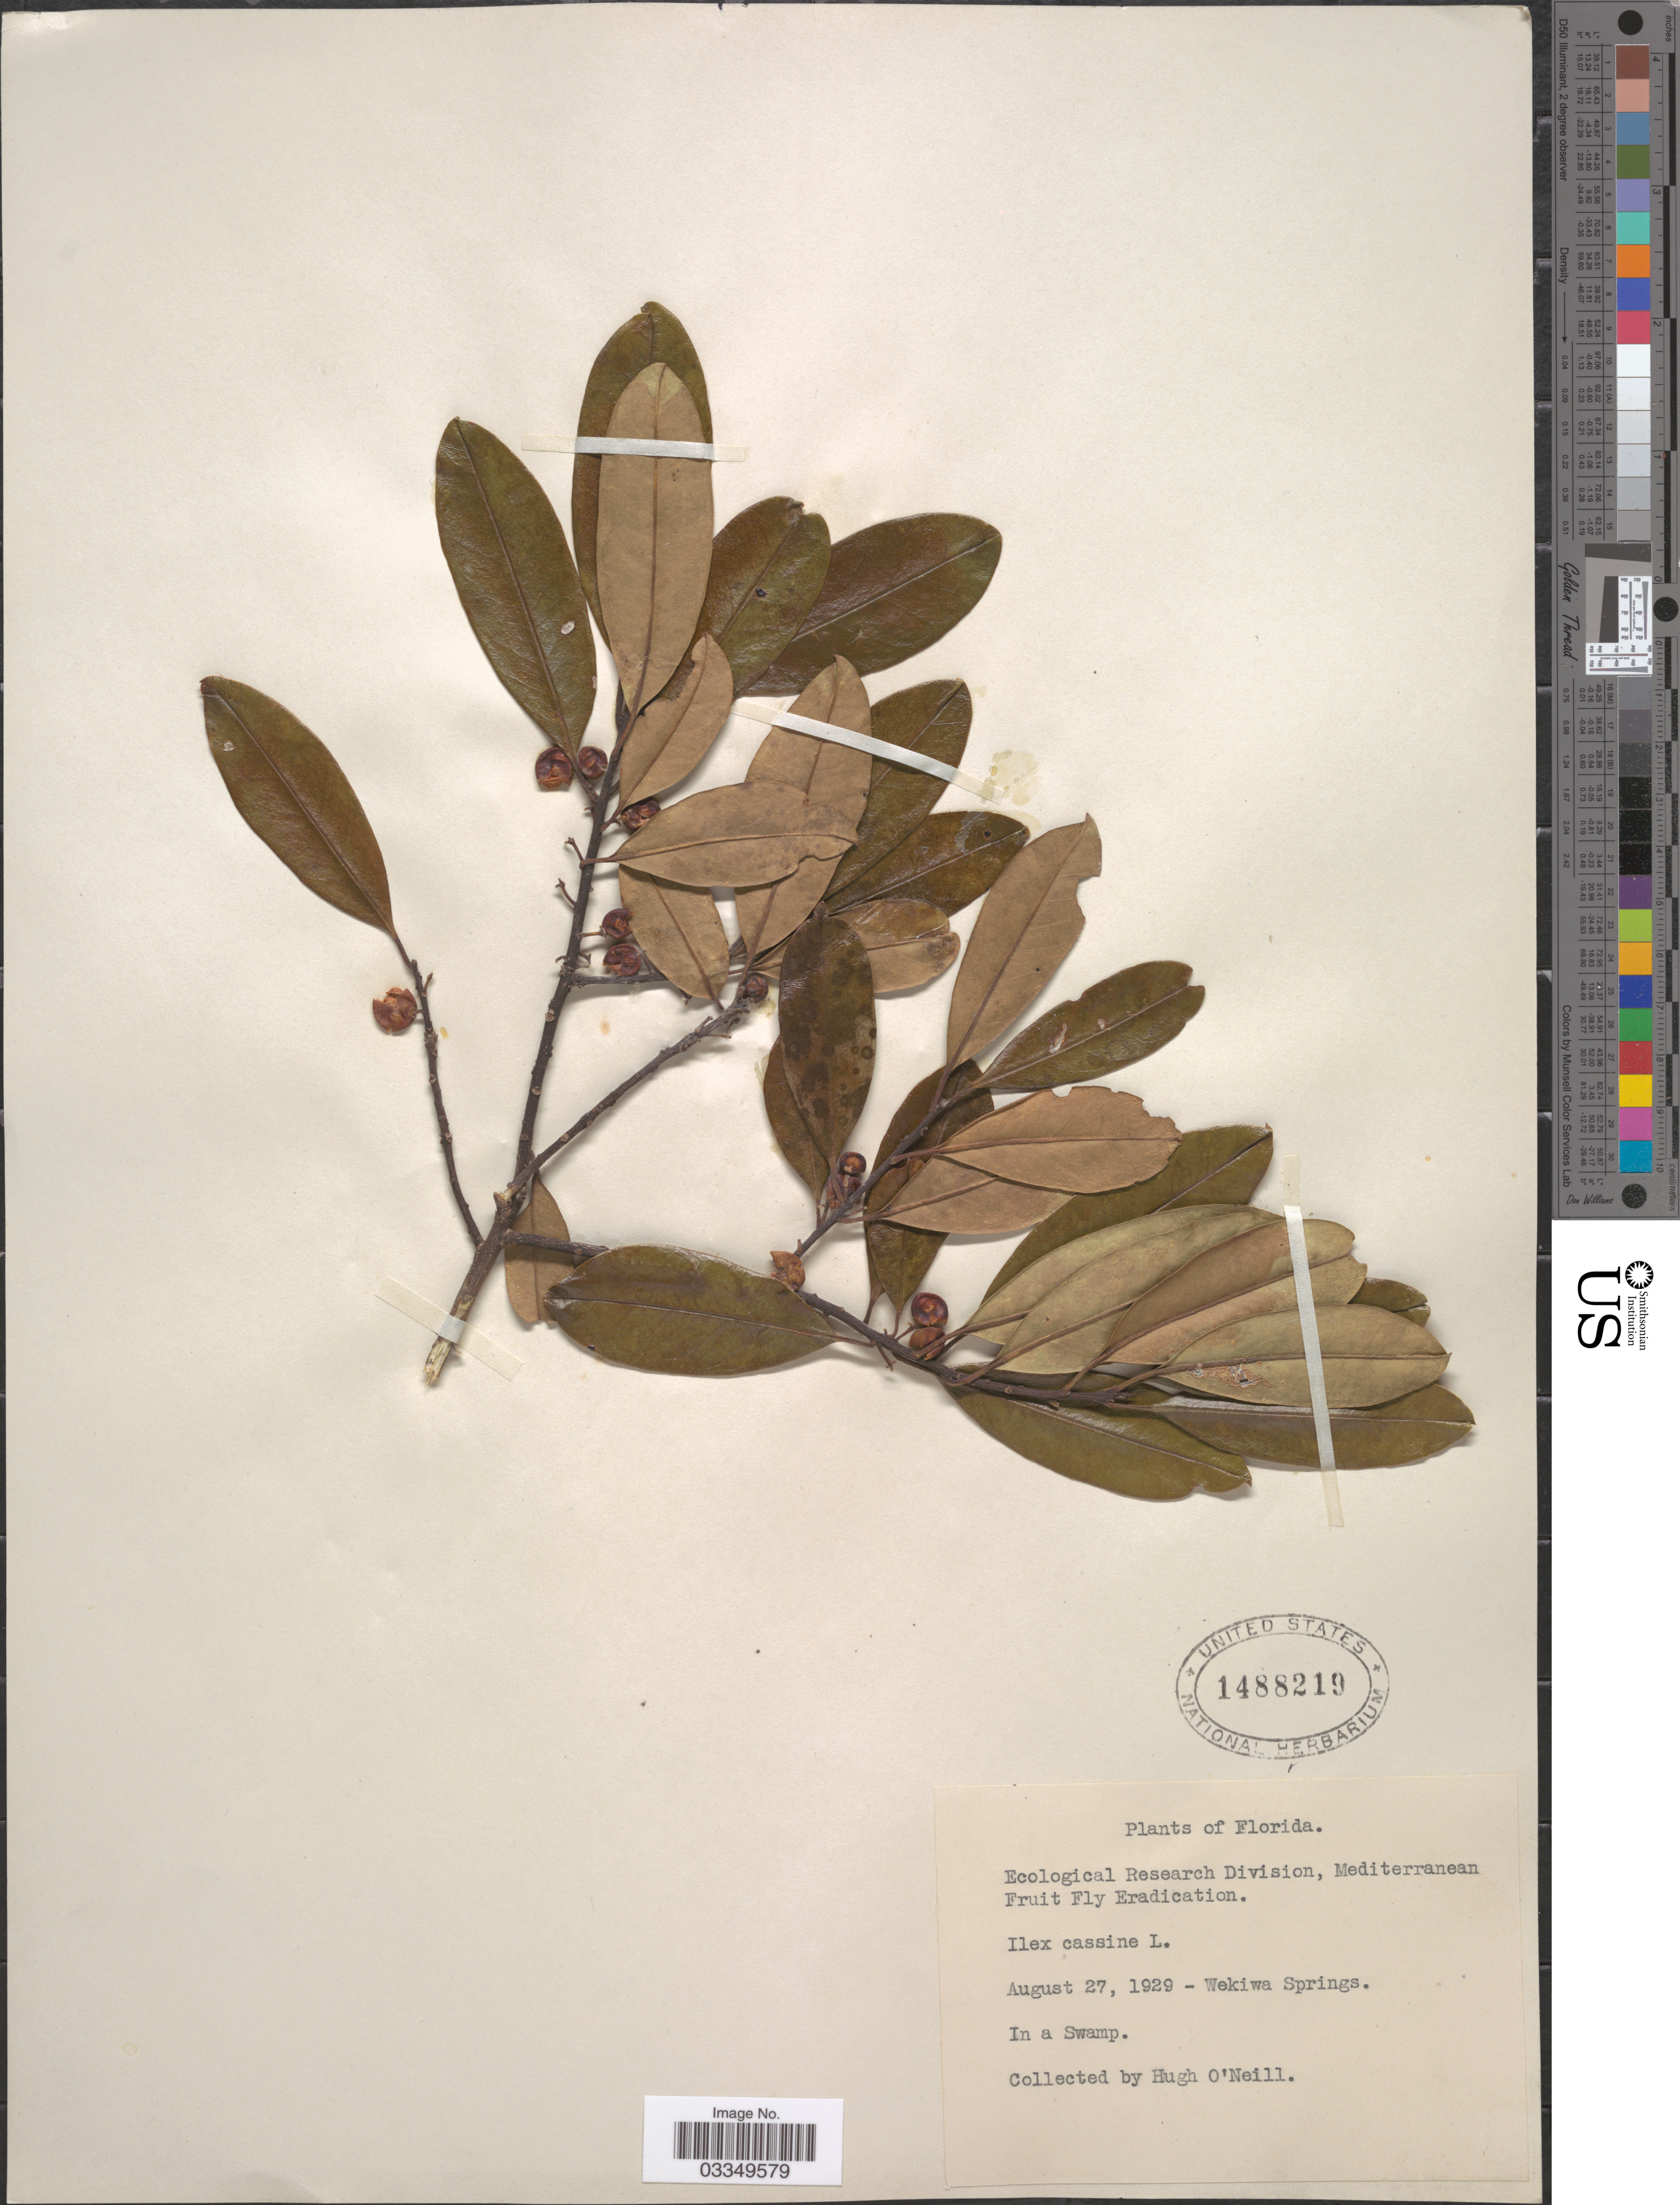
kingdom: Plantae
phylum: Tracheophyta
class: Magnoliopsida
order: Aquifoliales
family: Aquifoliaceae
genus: Ilex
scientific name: Ilex cassine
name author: L.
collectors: H. O'Neill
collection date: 1929-08-27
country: United States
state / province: Florida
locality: Wekiwa Springs.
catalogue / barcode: US 1488219